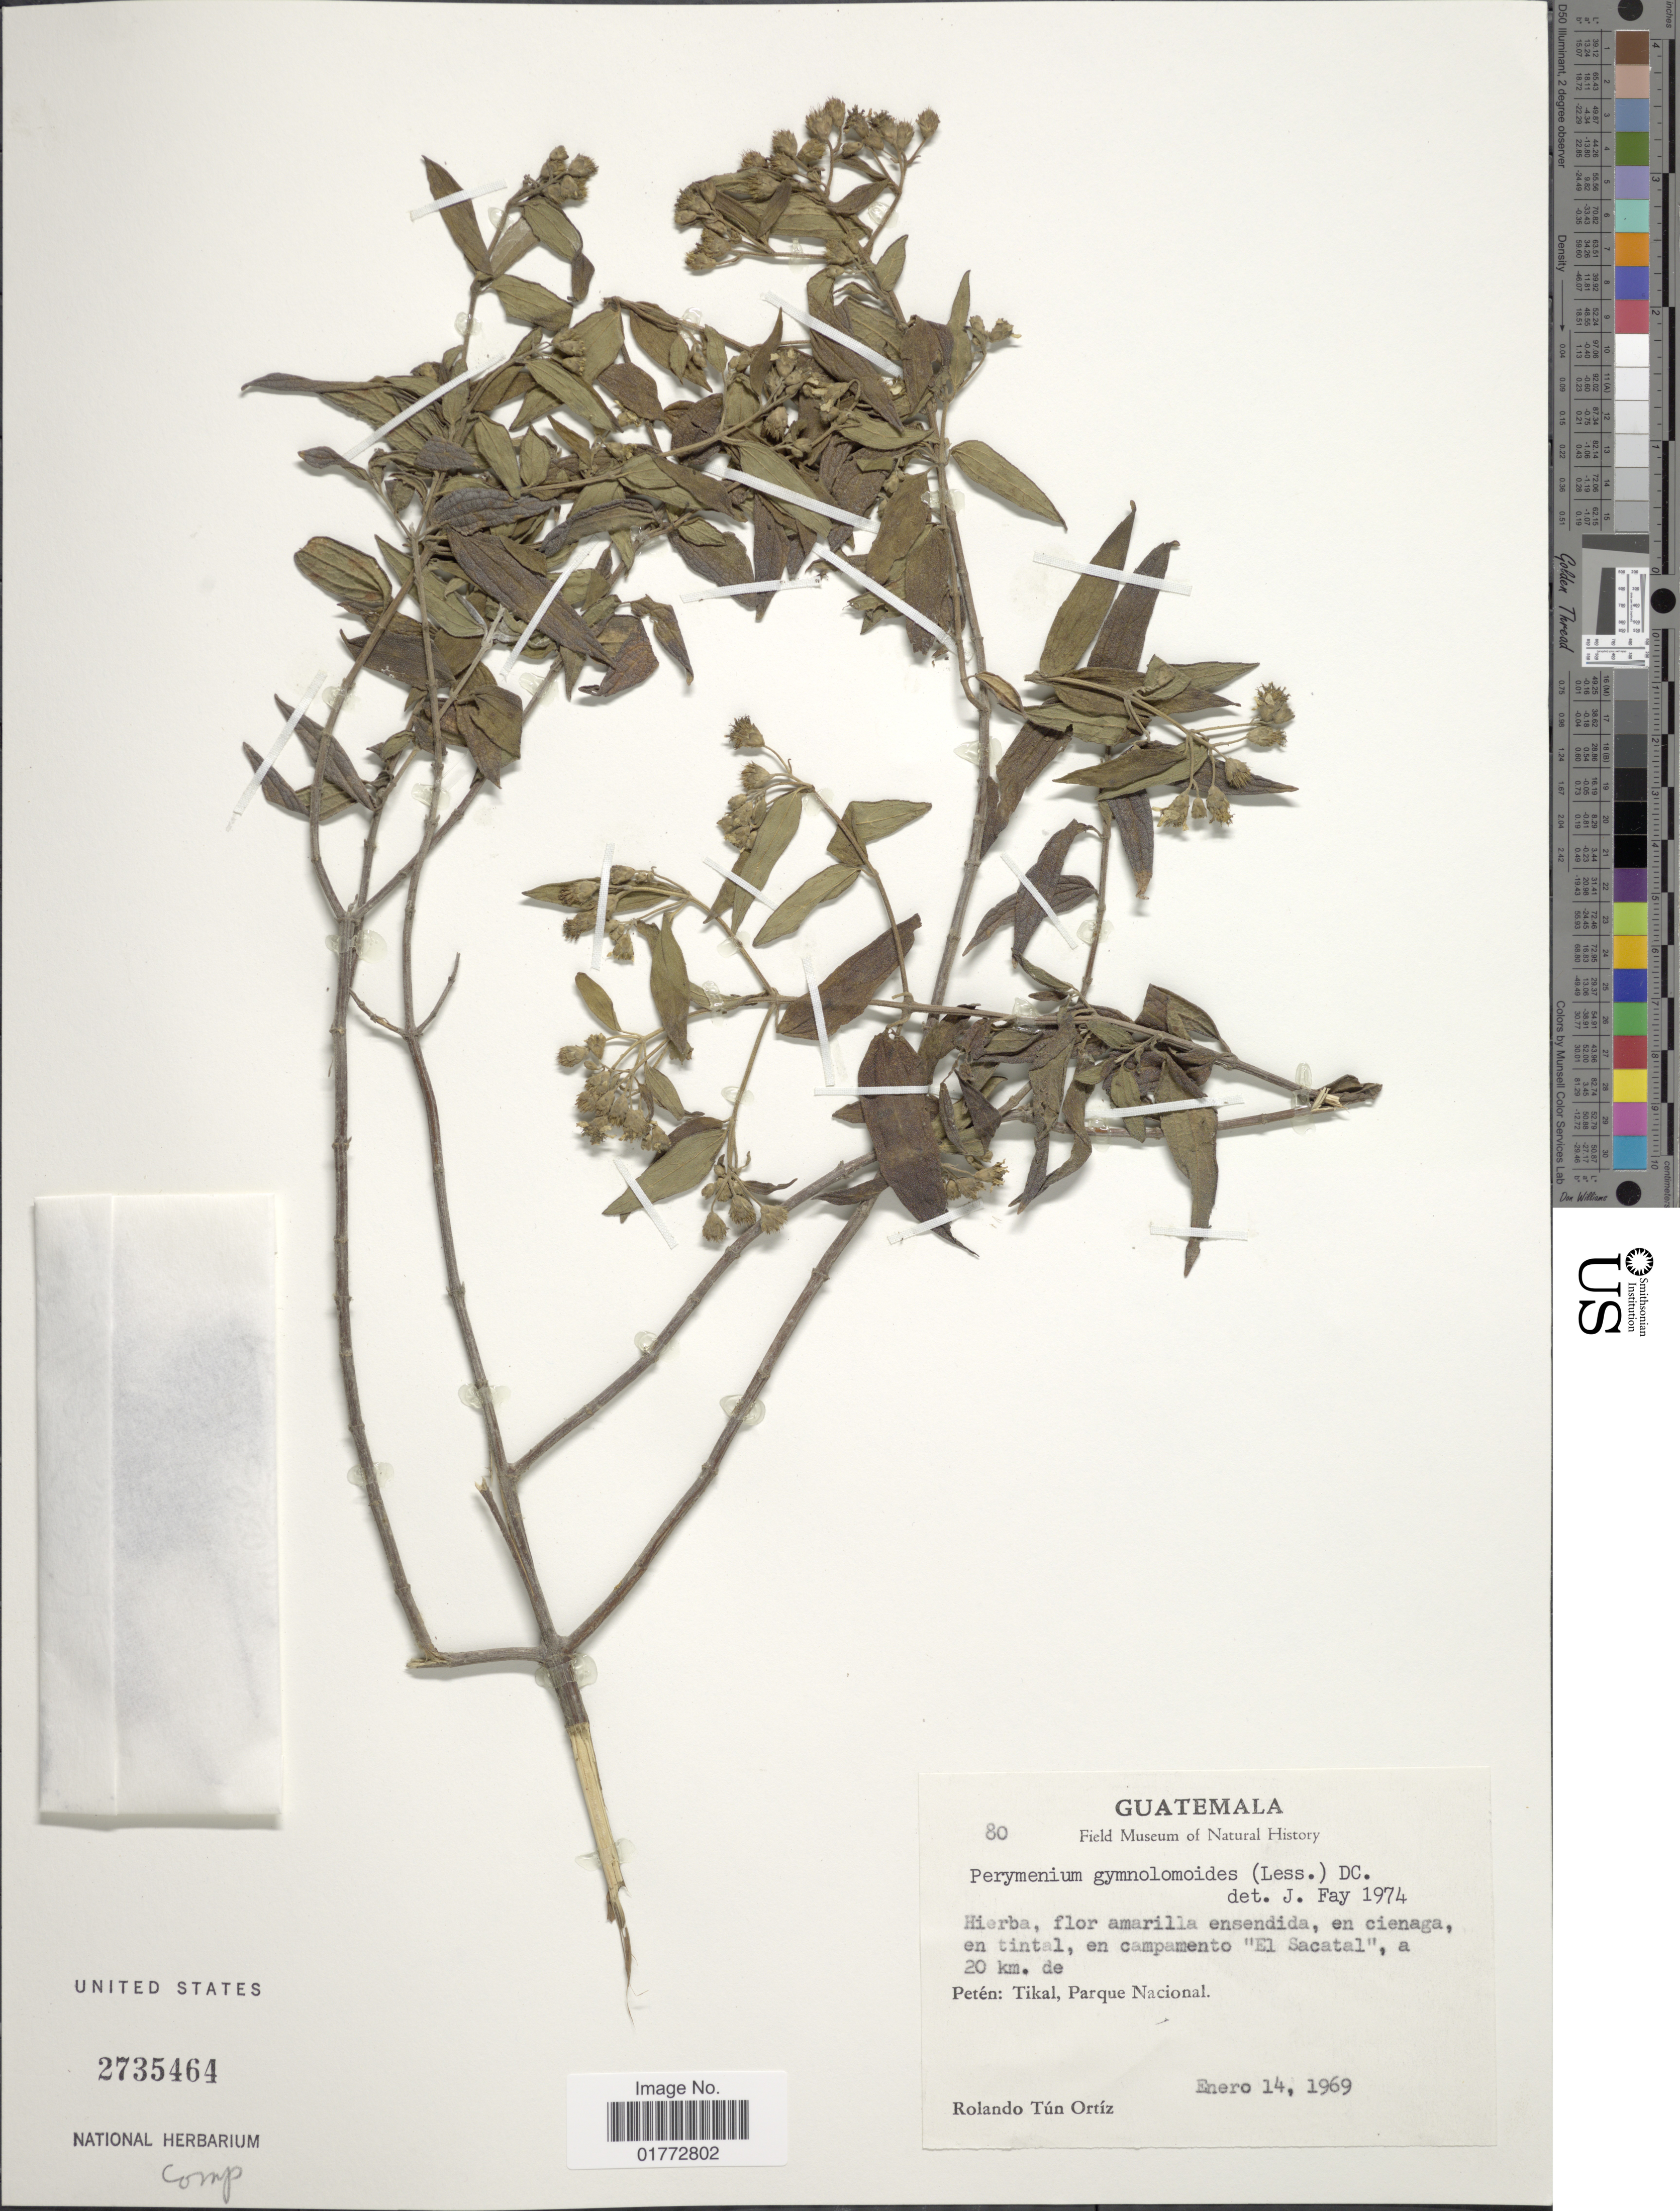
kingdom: Plantae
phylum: Tracheophyta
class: Magnoliopsida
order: Asterales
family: Asteraceae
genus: Perymenium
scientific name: Perymenium gymnolomoides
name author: (Less.) DC.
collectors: R. Tún Ortíz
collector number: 80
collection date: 1969-01-14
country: Guatemala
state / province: El Petén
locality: En campamento "El Sacatal", a 20 km. de, Tikal, Parque Nacional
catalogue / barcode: US 2735464